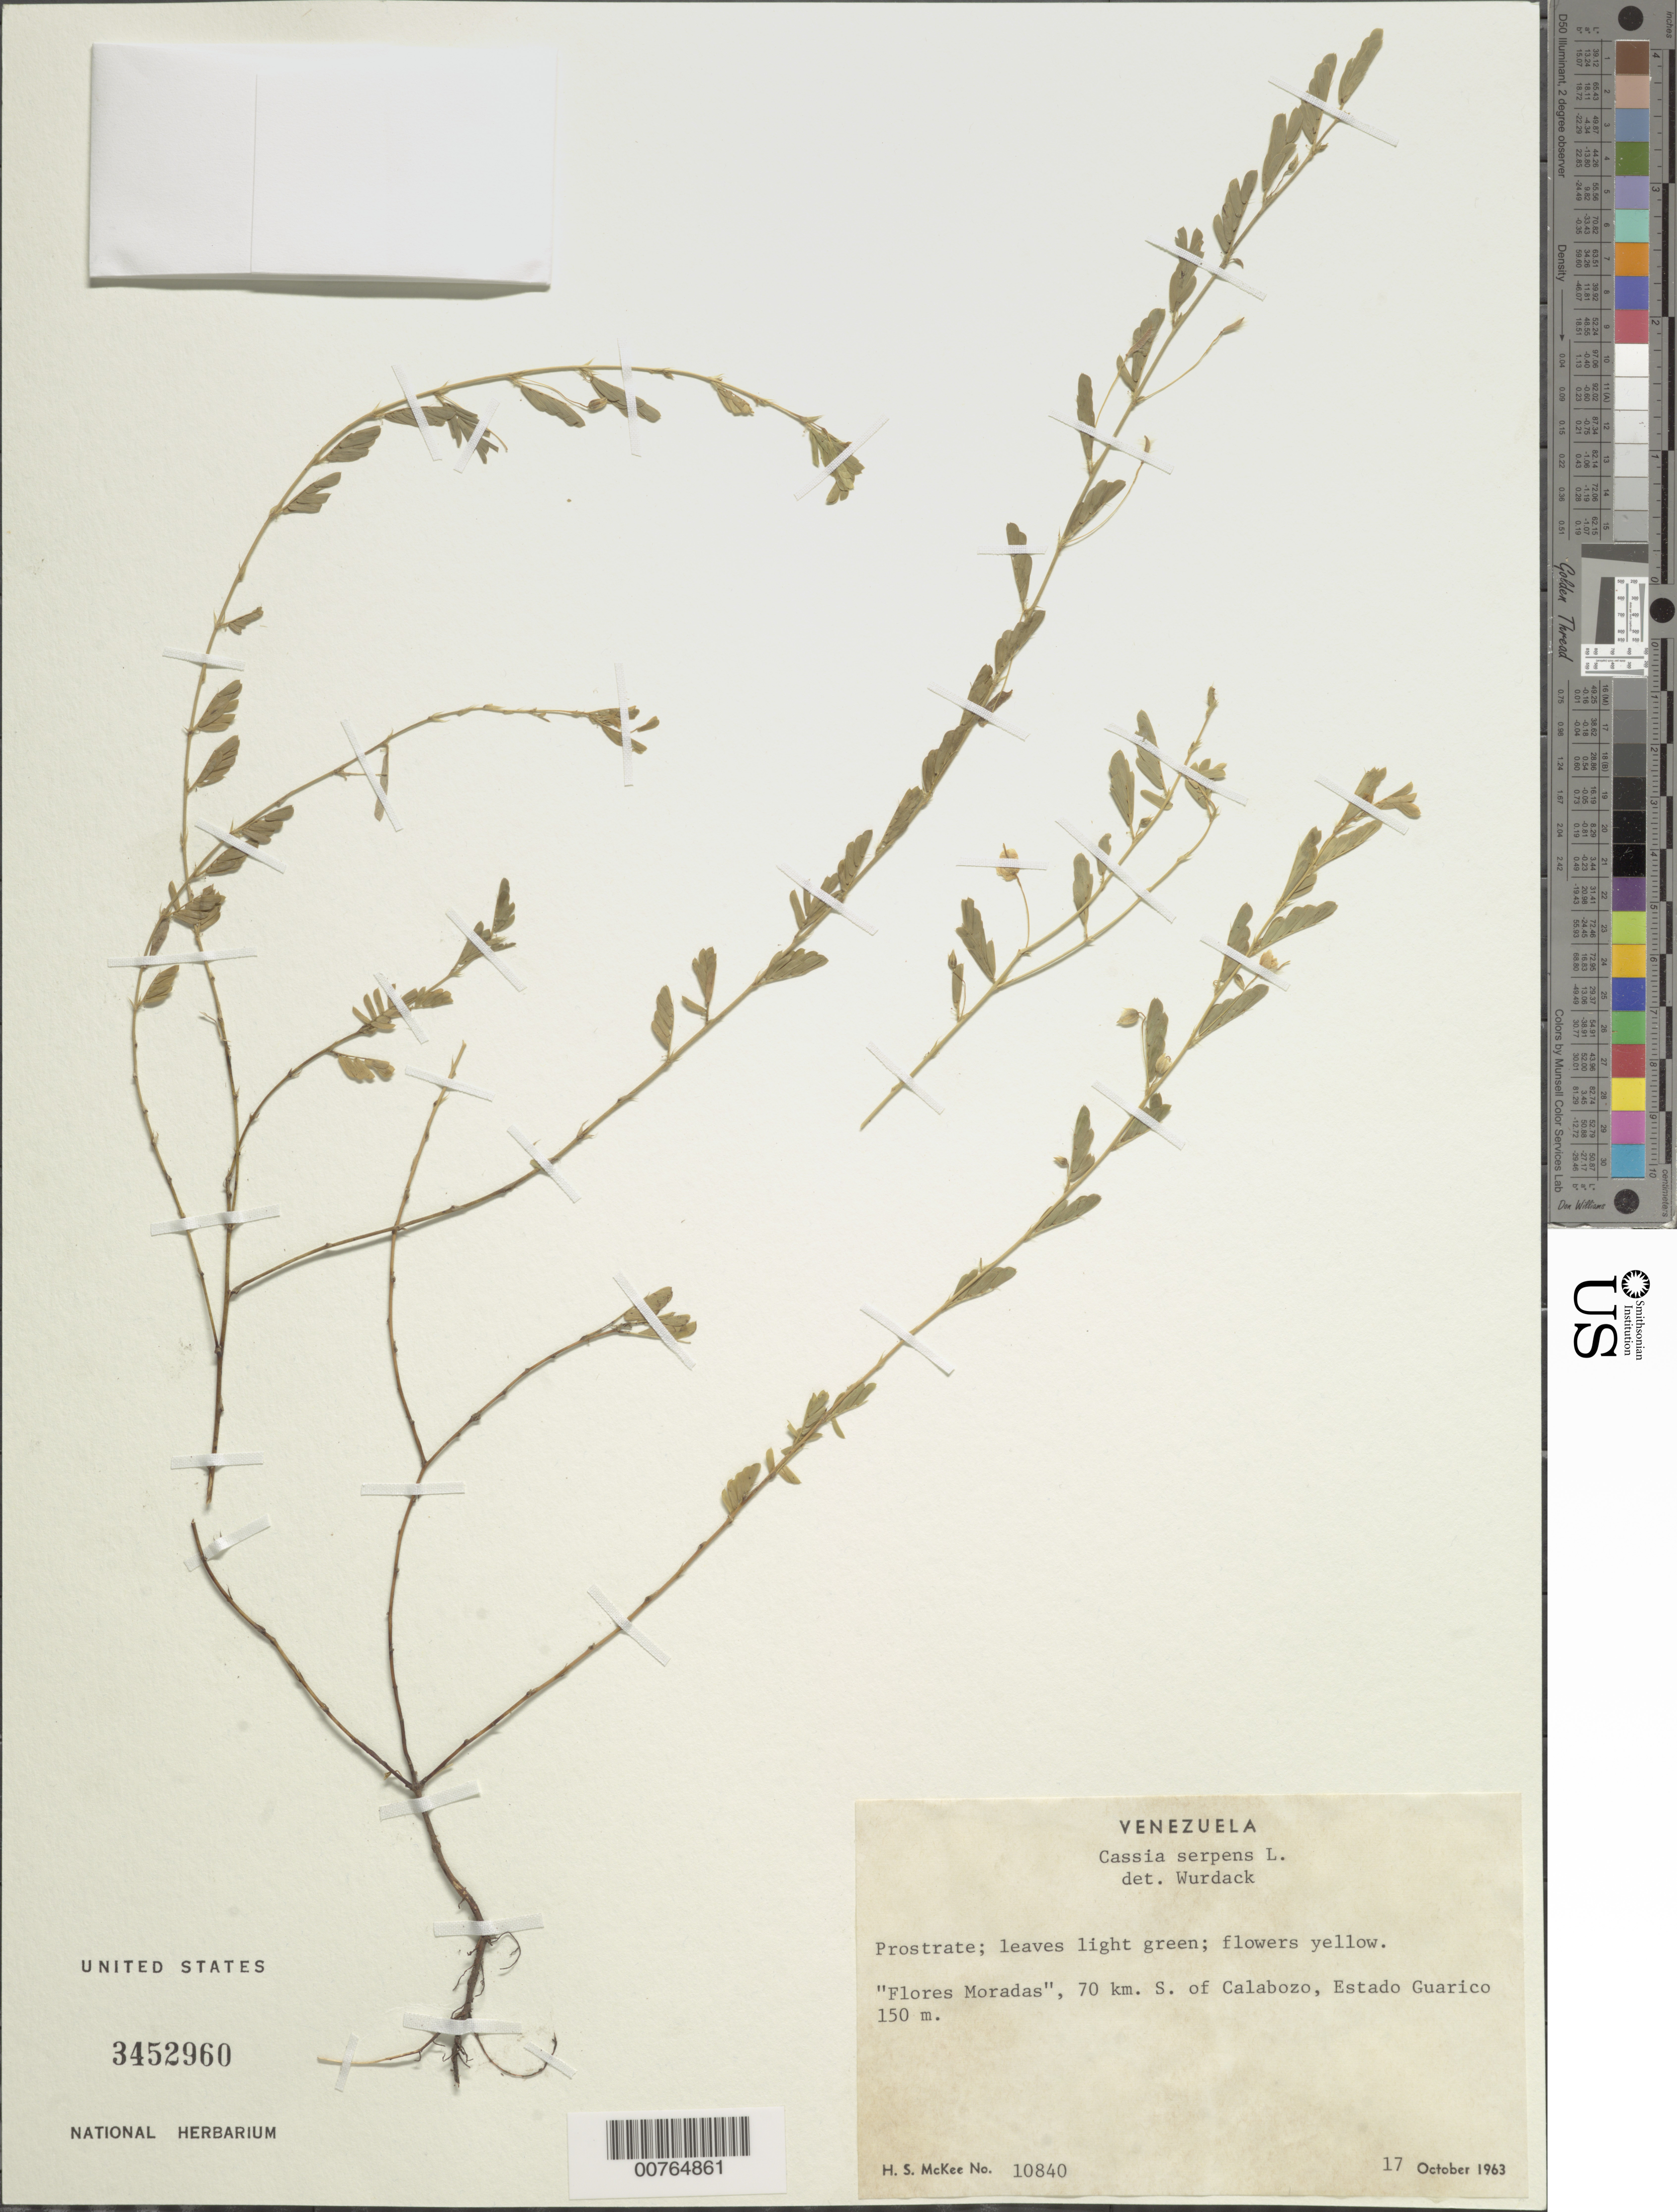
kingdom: Plantae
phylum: Tracheophyta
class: Magnoliopsida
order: Fabales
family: Fabaceae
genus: Chamaecrista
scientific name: Chamaecrista serpens var. serpens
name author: (L.) Greene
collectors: H. S. MacKee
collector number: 10840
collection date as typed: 17 Oct 1963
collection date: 1963-10-17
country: Venezuela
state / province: Guárico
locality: S of Calaboza.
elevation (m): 150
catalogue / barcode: US 3452960